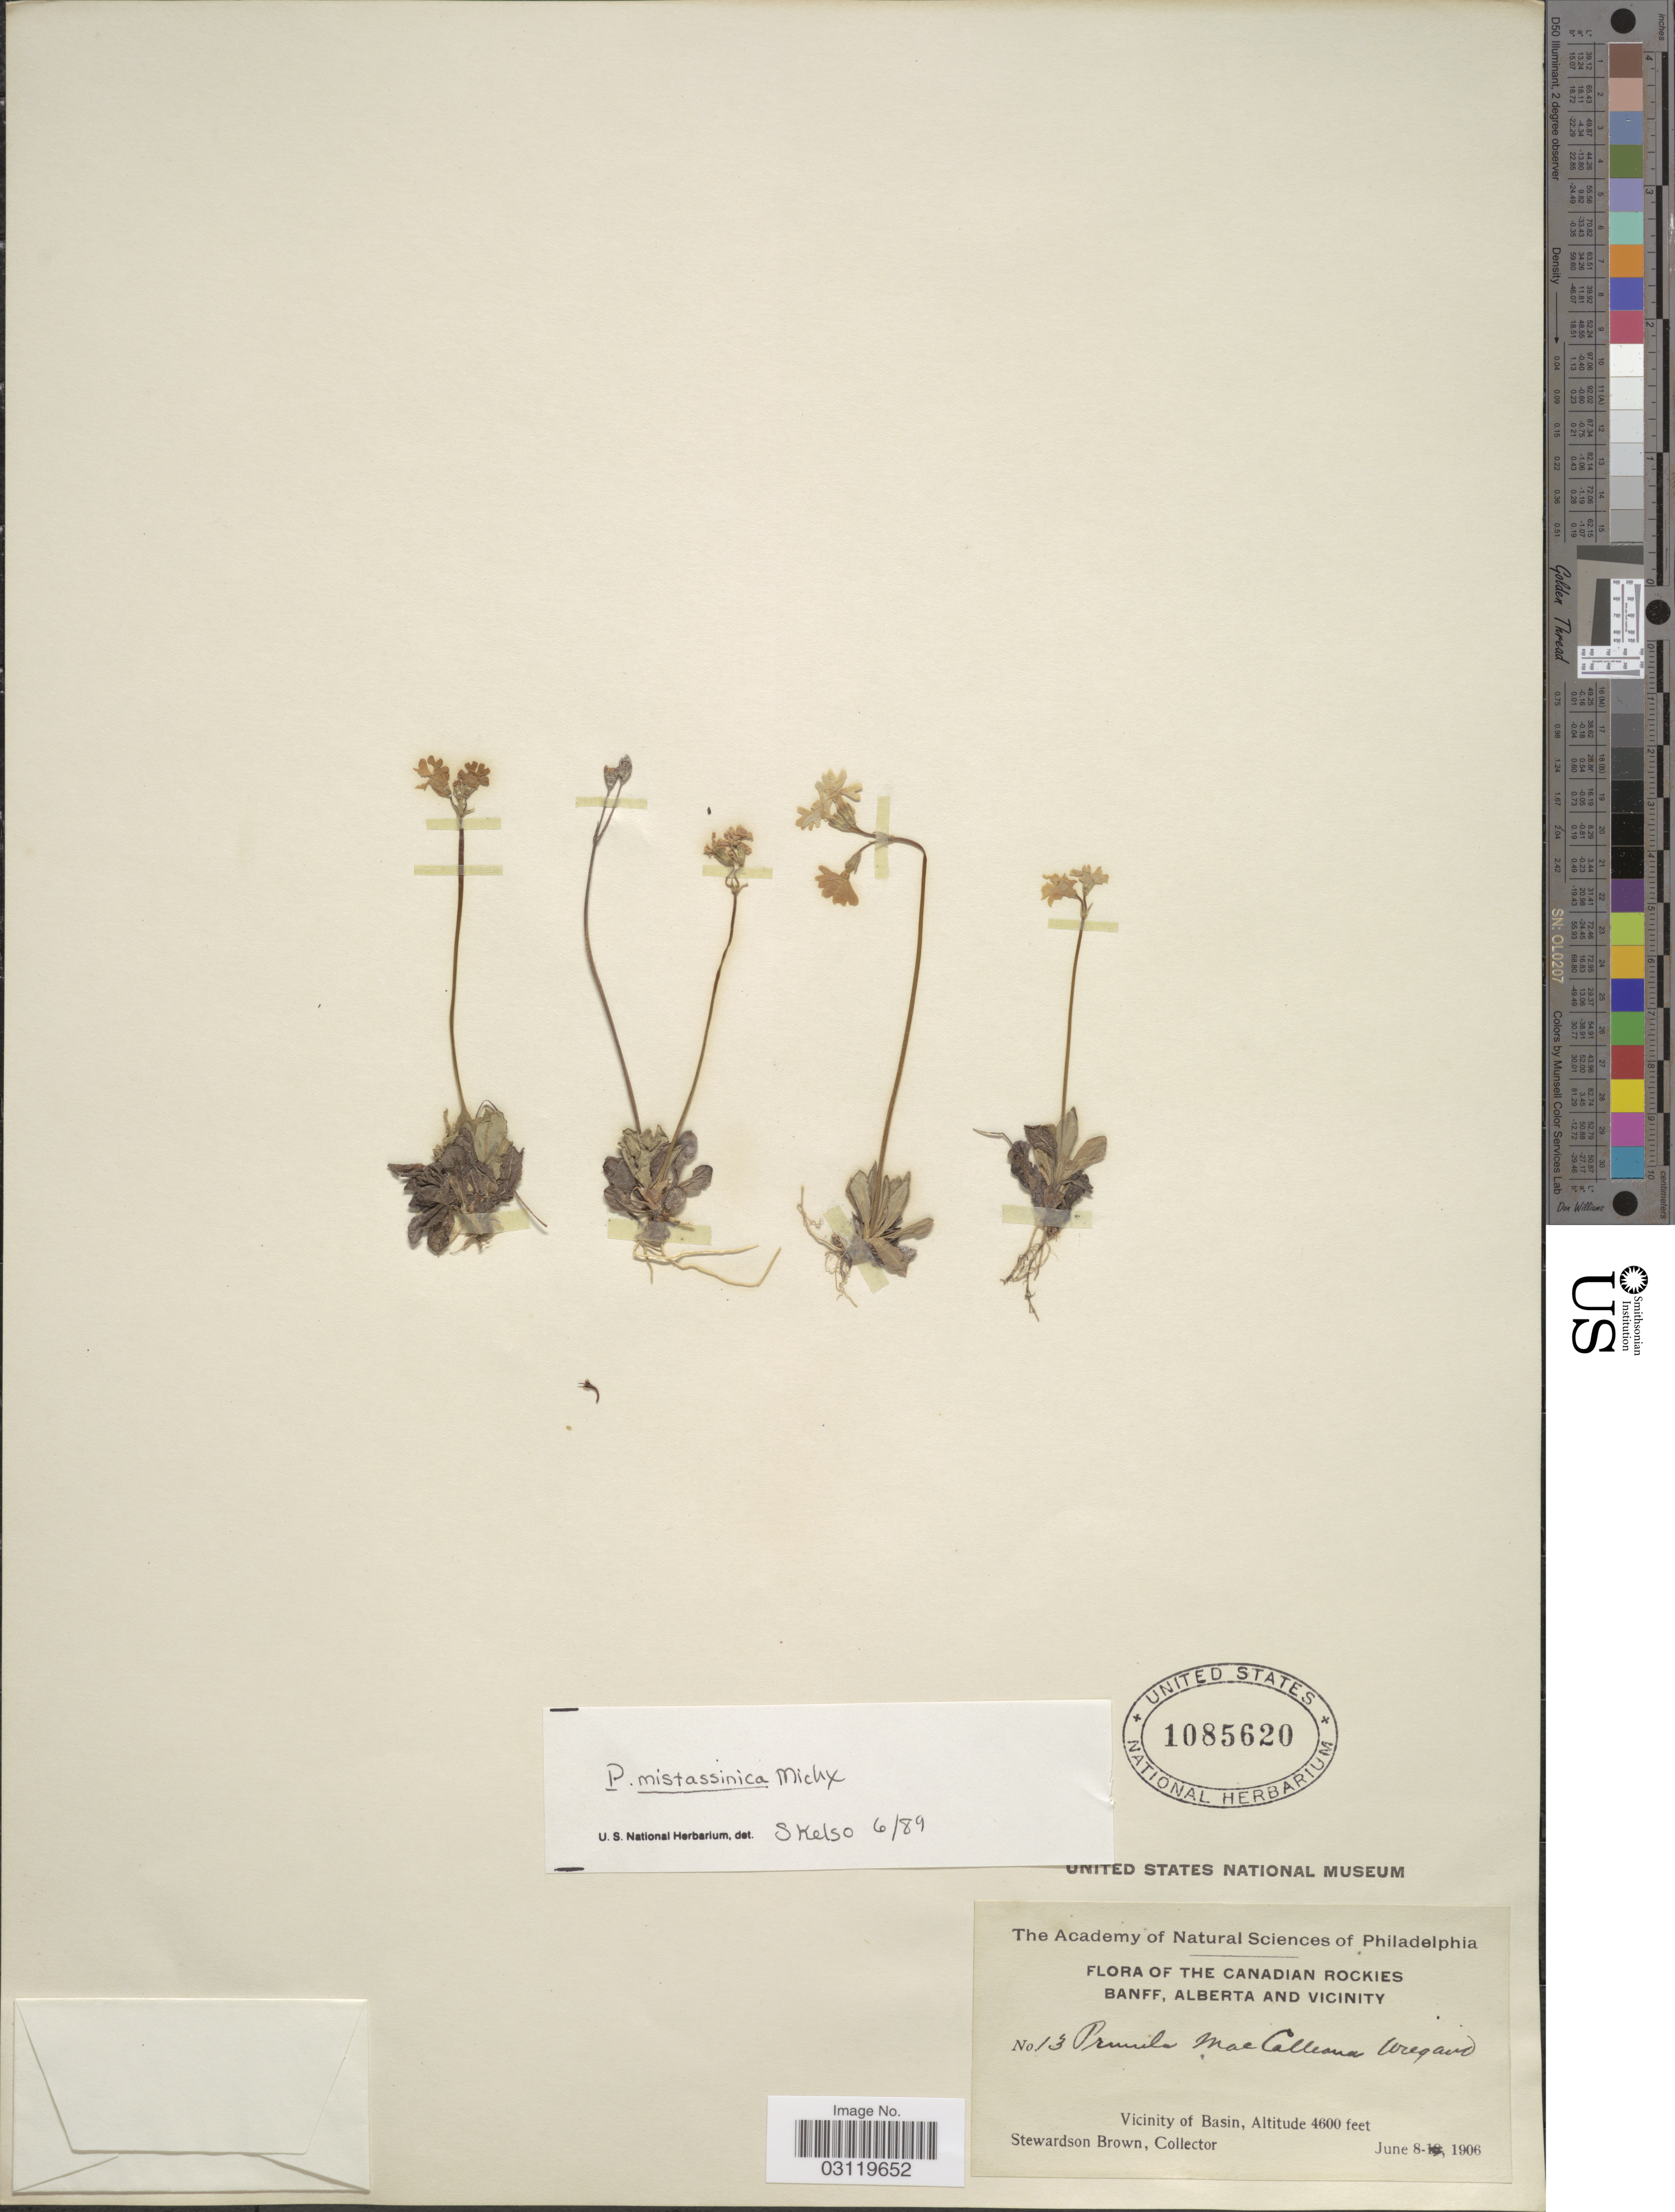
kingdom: Plantae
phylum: Tracheophyta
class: Magnoliopsida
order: Ericales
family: Primulaceae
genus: Primula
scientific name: Primula mistassinica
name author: Michx.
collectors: S. Brown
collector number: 13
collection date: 1906-06-08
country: Canada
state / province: Alberta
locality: The Canadian Rockies, Banff, Alberta and vicinity, Vicinity of Basin.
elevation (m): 1402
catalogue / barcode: US 1085620